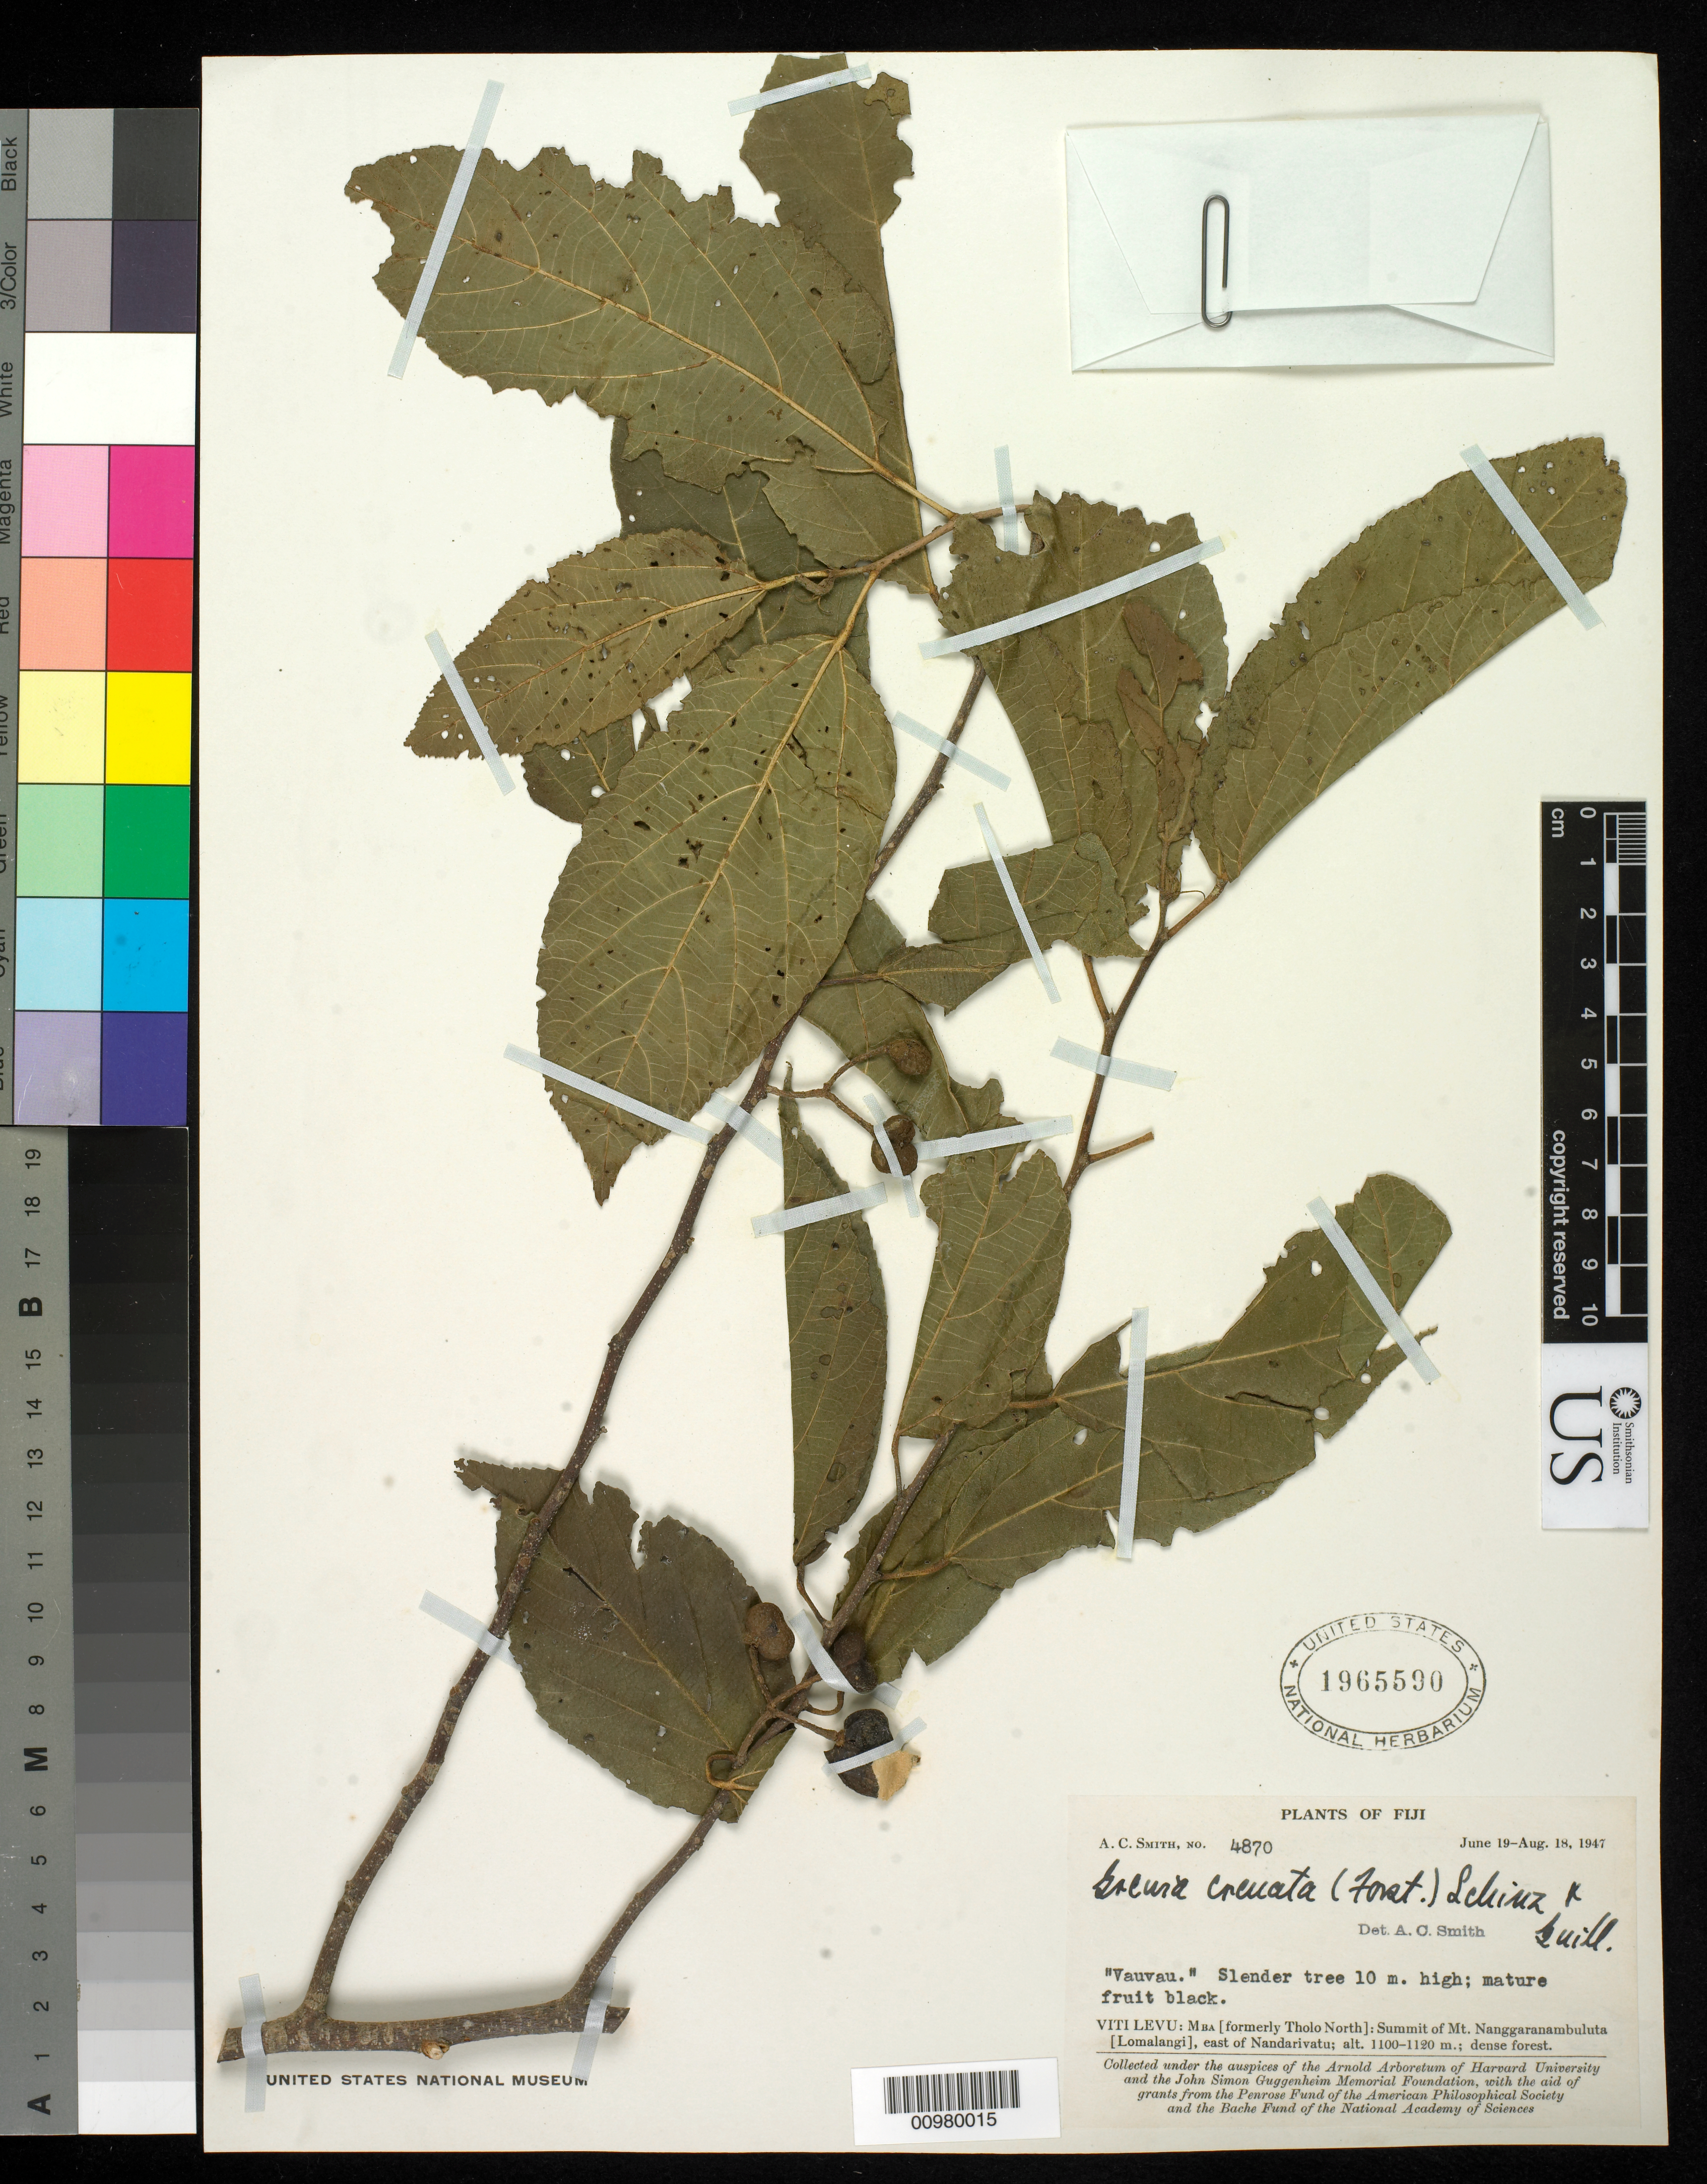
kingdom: Plantae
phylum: Tracheophyta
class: Magnoliopsida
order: Malvales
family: Malvaceae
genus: Grewia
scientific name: Grewia crenata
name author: (J.R. Forst. & G. Forst.) Schinz & Guillaumin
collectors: C. A. Smith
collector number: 4870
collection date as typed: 18 Jun 1947 to 18 Aug 1947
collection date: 1947-06-18/1947-08-18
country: Fiji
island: Viti Levu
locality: Mba (formerly Tholo North): Summit of Mt. Nanggatanambuluta (Lomalangi), east of Nadarivatu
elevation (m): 1100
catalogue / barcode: US 1965590